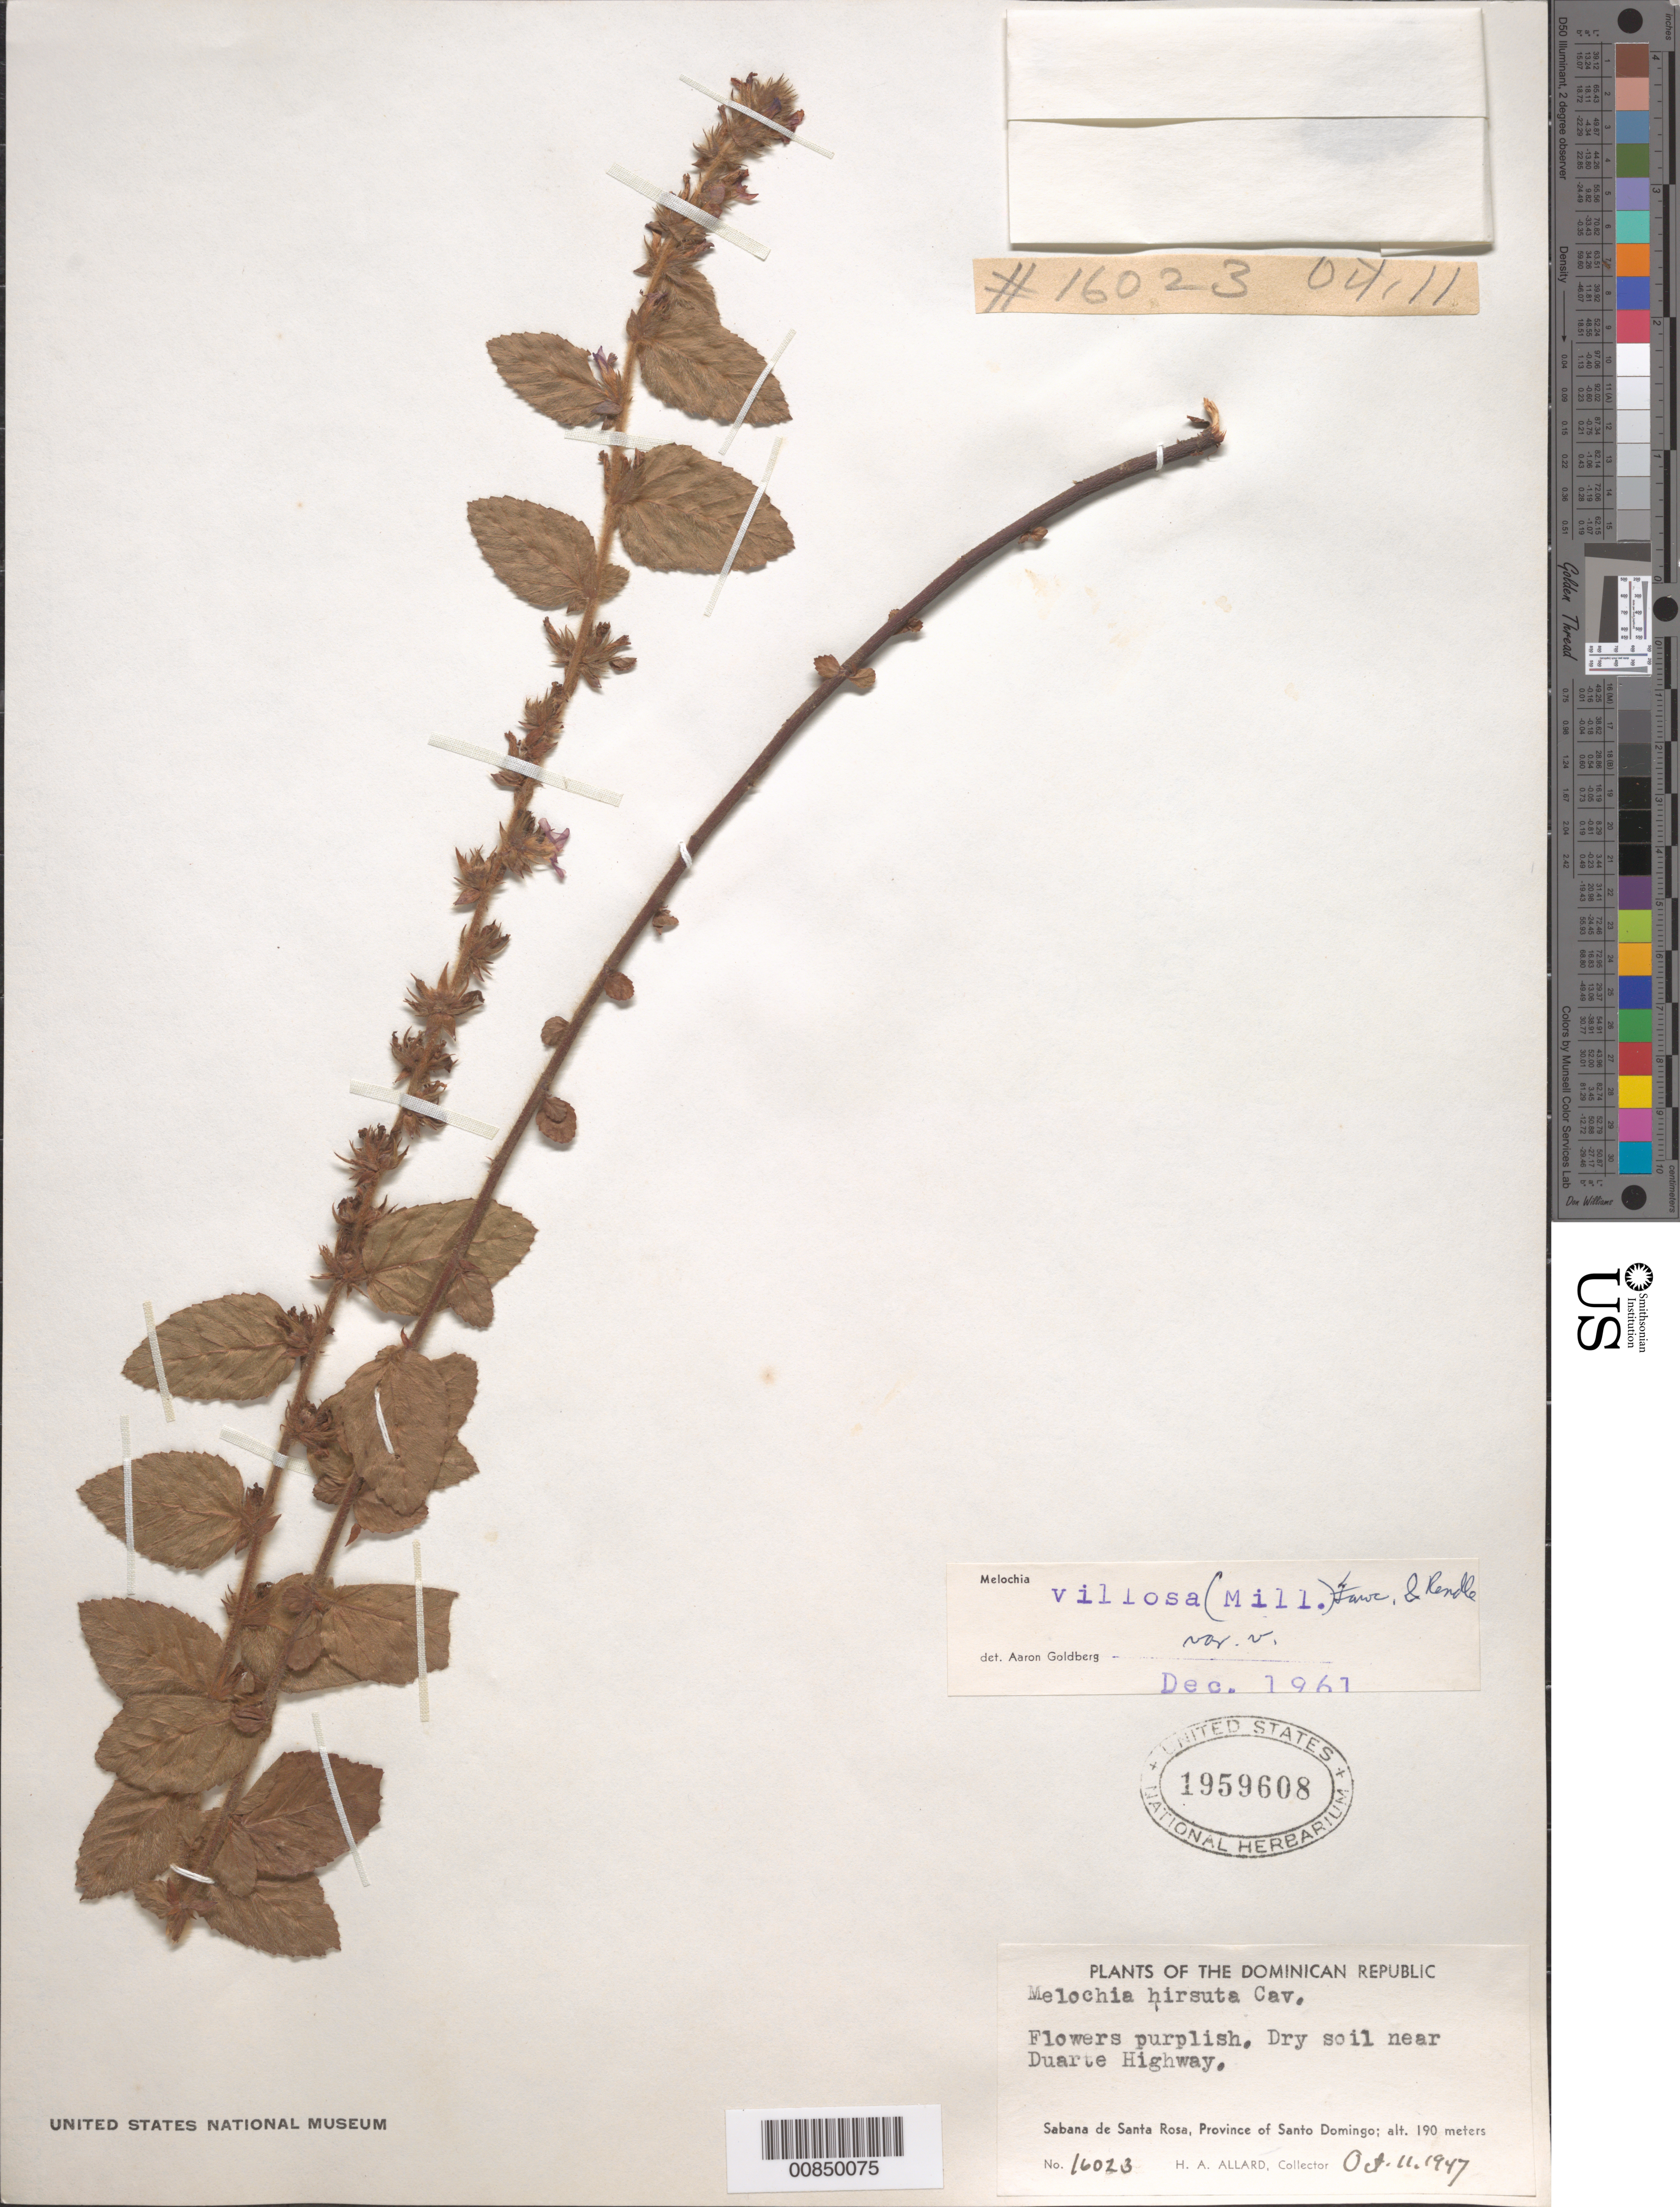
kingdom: Plantae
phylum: Tracheophyta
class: Magnoliopsida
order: Malvales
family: Malvaceae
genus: Melochia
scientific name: Melochia spicata var. spicata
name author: (L.) Fryxell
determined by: Dorr, L. J., (BOT), Smithsonian Institution - National Museum of Natural History (UNITED STATES)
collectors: H. A. Allard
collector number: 16023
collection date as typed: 11 Oct 1947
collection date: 1947-10-11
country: Dominican Republic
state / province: Distrito Nacional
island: Hispaniola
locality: Sabana de Santa Rosa, near Duarte Highway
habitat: Dry soil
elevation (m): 190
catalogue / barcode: US 1959608